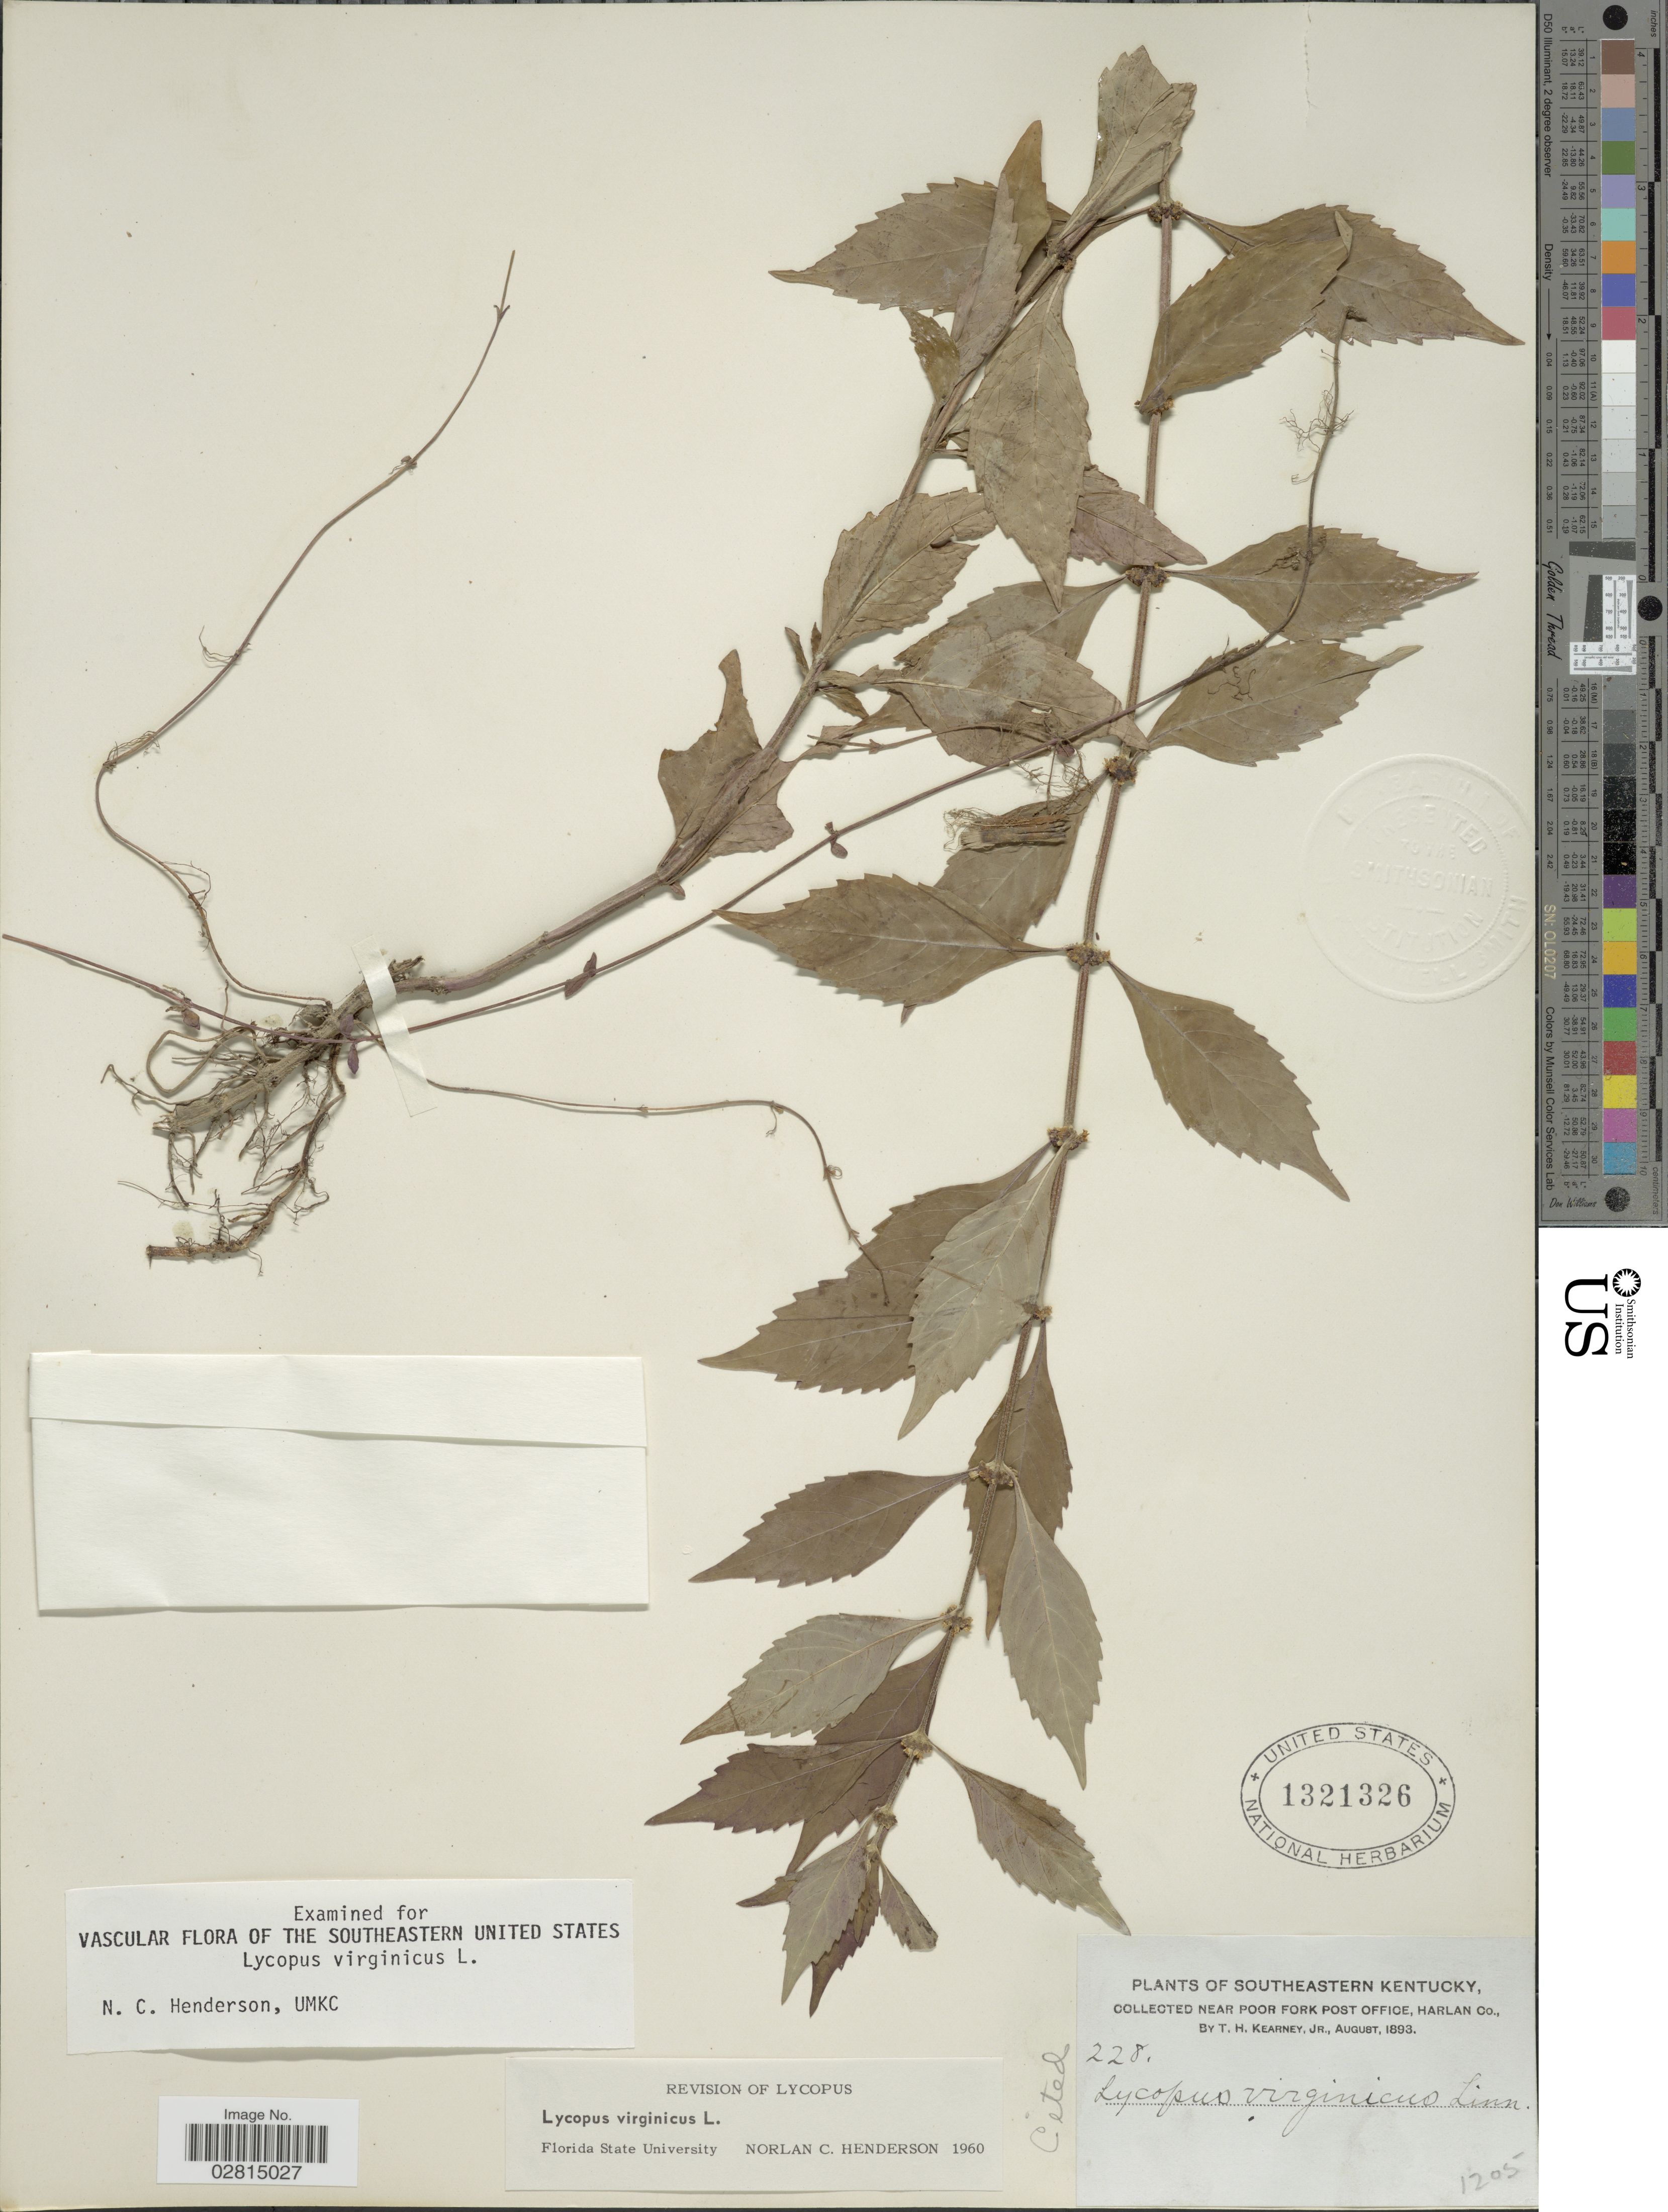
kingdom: Plantae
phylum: Tracheophyta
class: Magnoliopsida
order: Lamiales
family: Lamiaceae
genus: Lycopus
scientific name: Lycopus virginicus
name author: L.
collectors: T. H. Kearney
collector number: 228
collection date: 1893-08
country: United States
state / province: Kentucky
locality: Southeastern Kentucky, near Poor Fork Post Office, Harlan Co.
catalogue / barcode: US 1321326